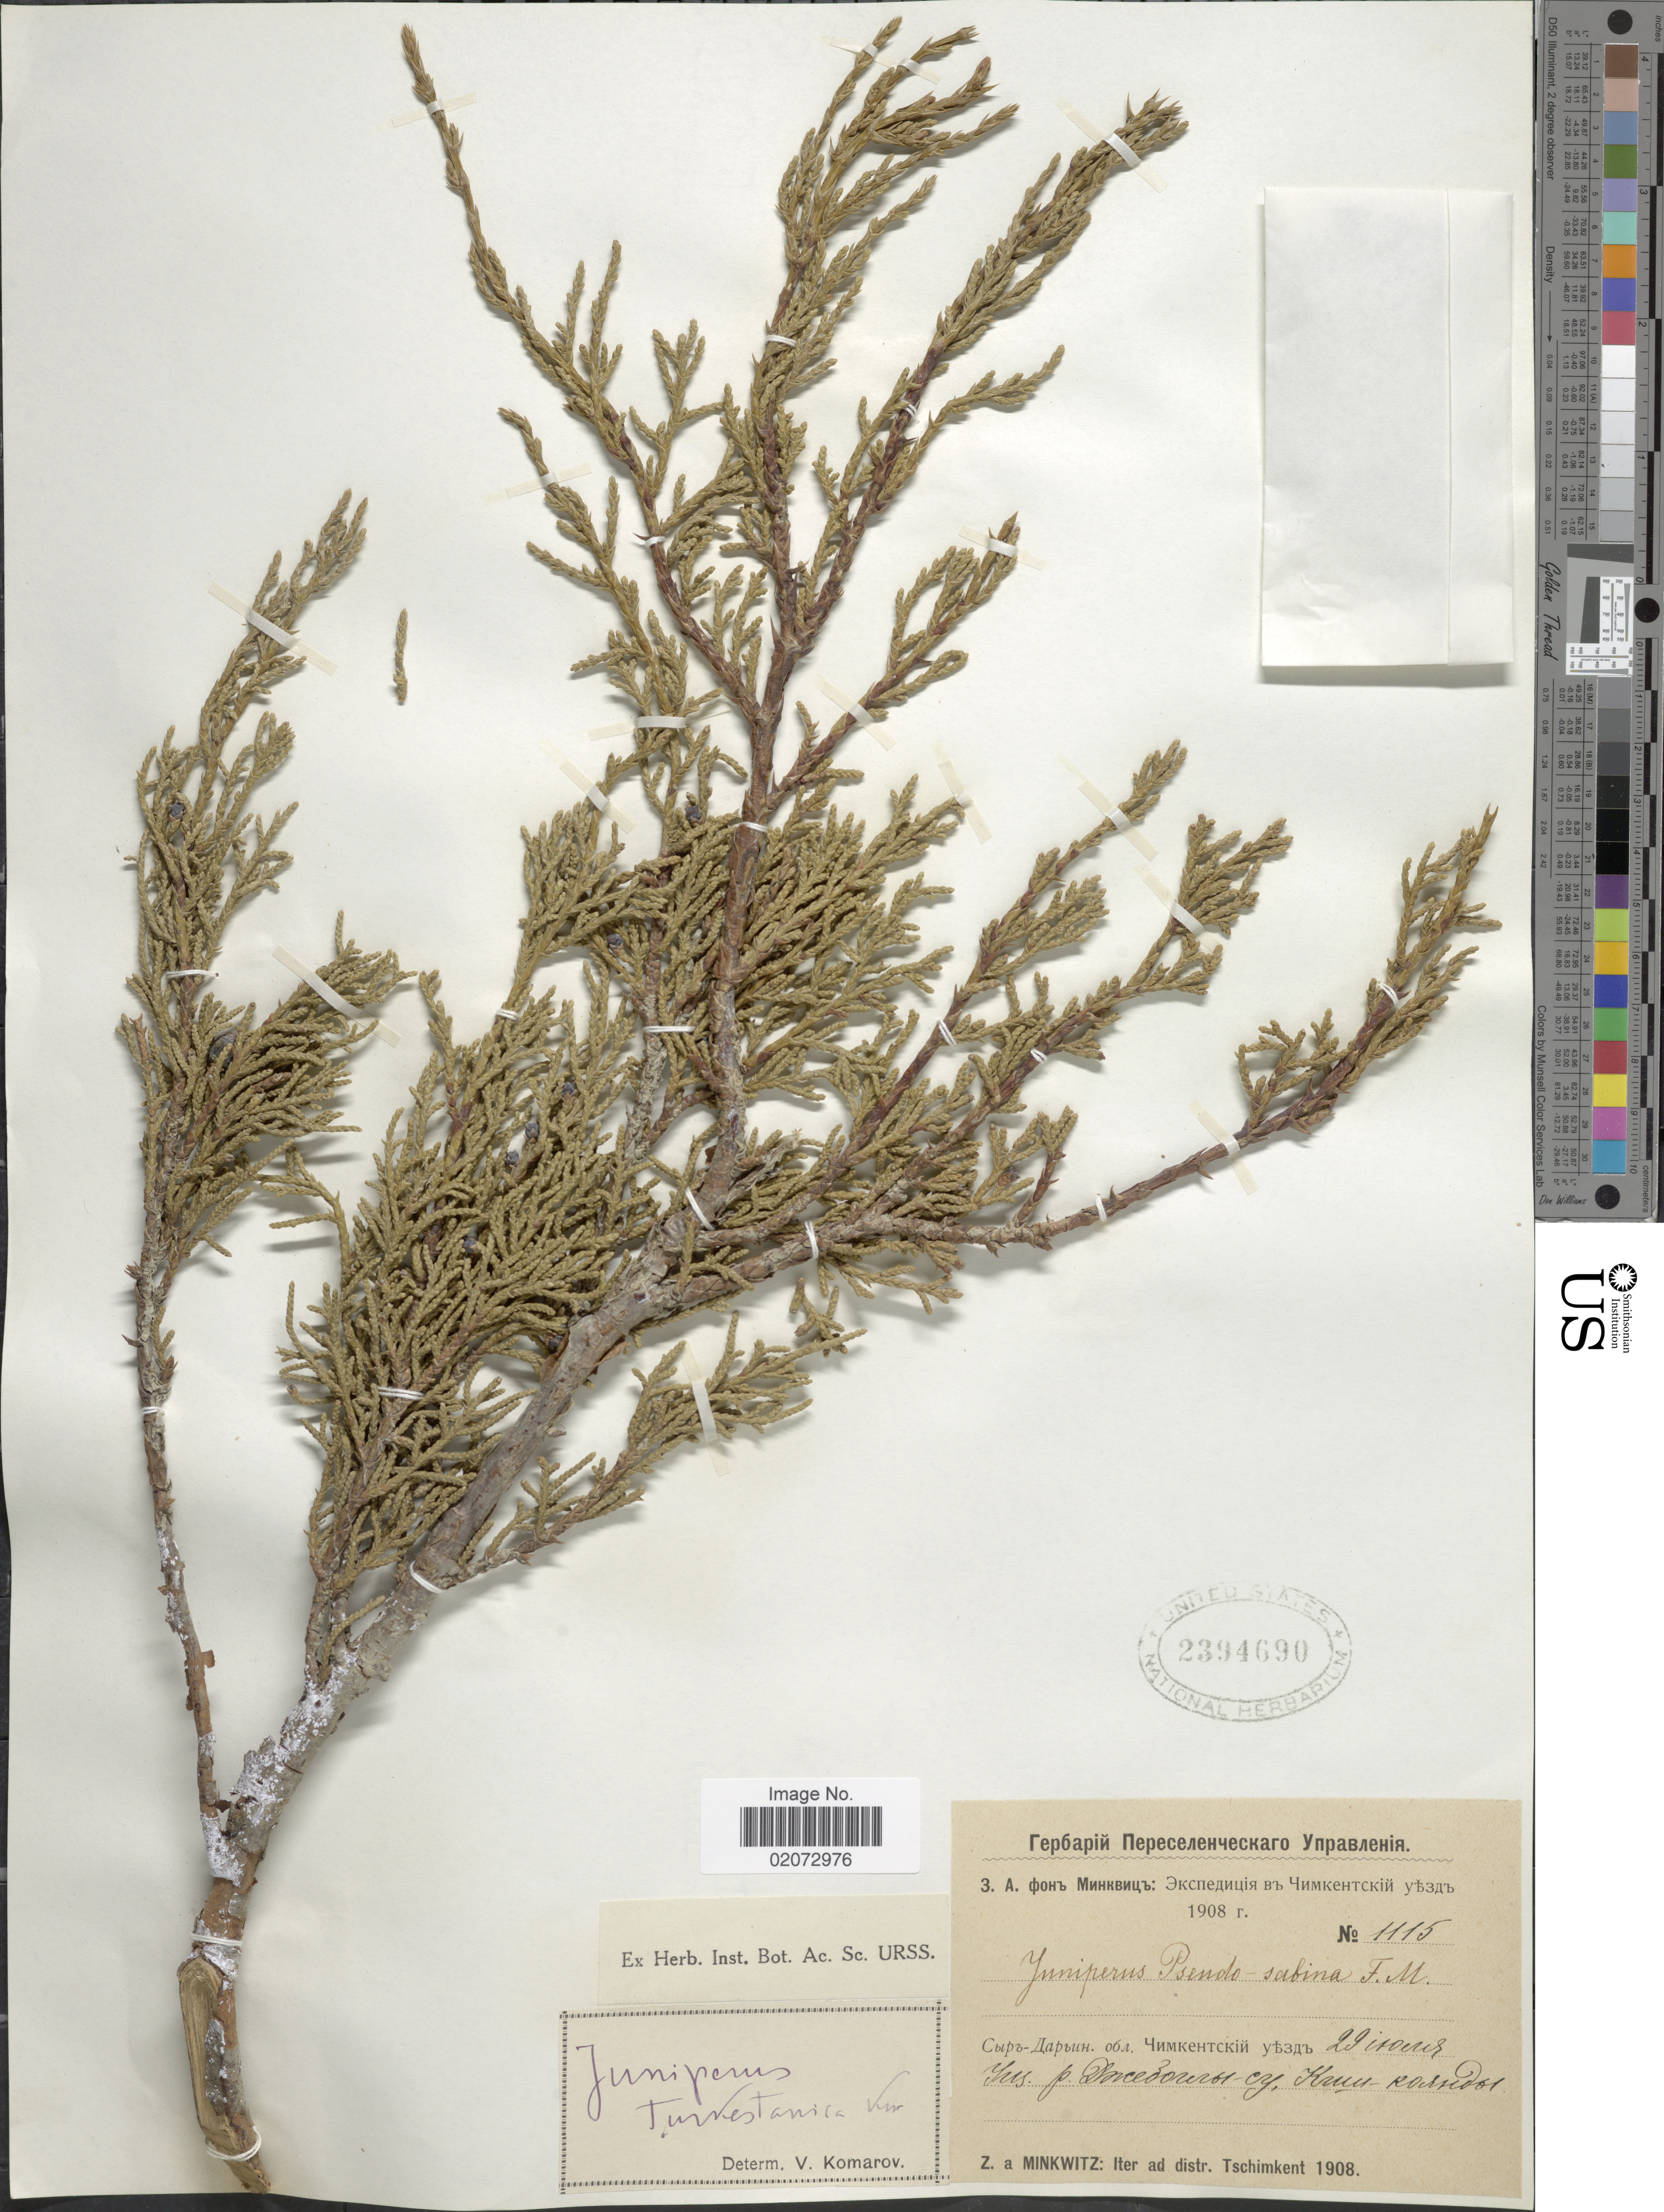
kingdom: Plantae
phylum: Tracheophyta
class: Pinopsida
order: Pinales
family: Cupressaceae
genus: Juniperus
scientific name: Juniperus turkestanica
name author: Kom.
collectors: Z. Minkwitz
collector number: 1115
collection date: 1908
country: Kazakhstan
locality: Iter ad distr. Tschimkent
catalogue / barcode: US 2394690